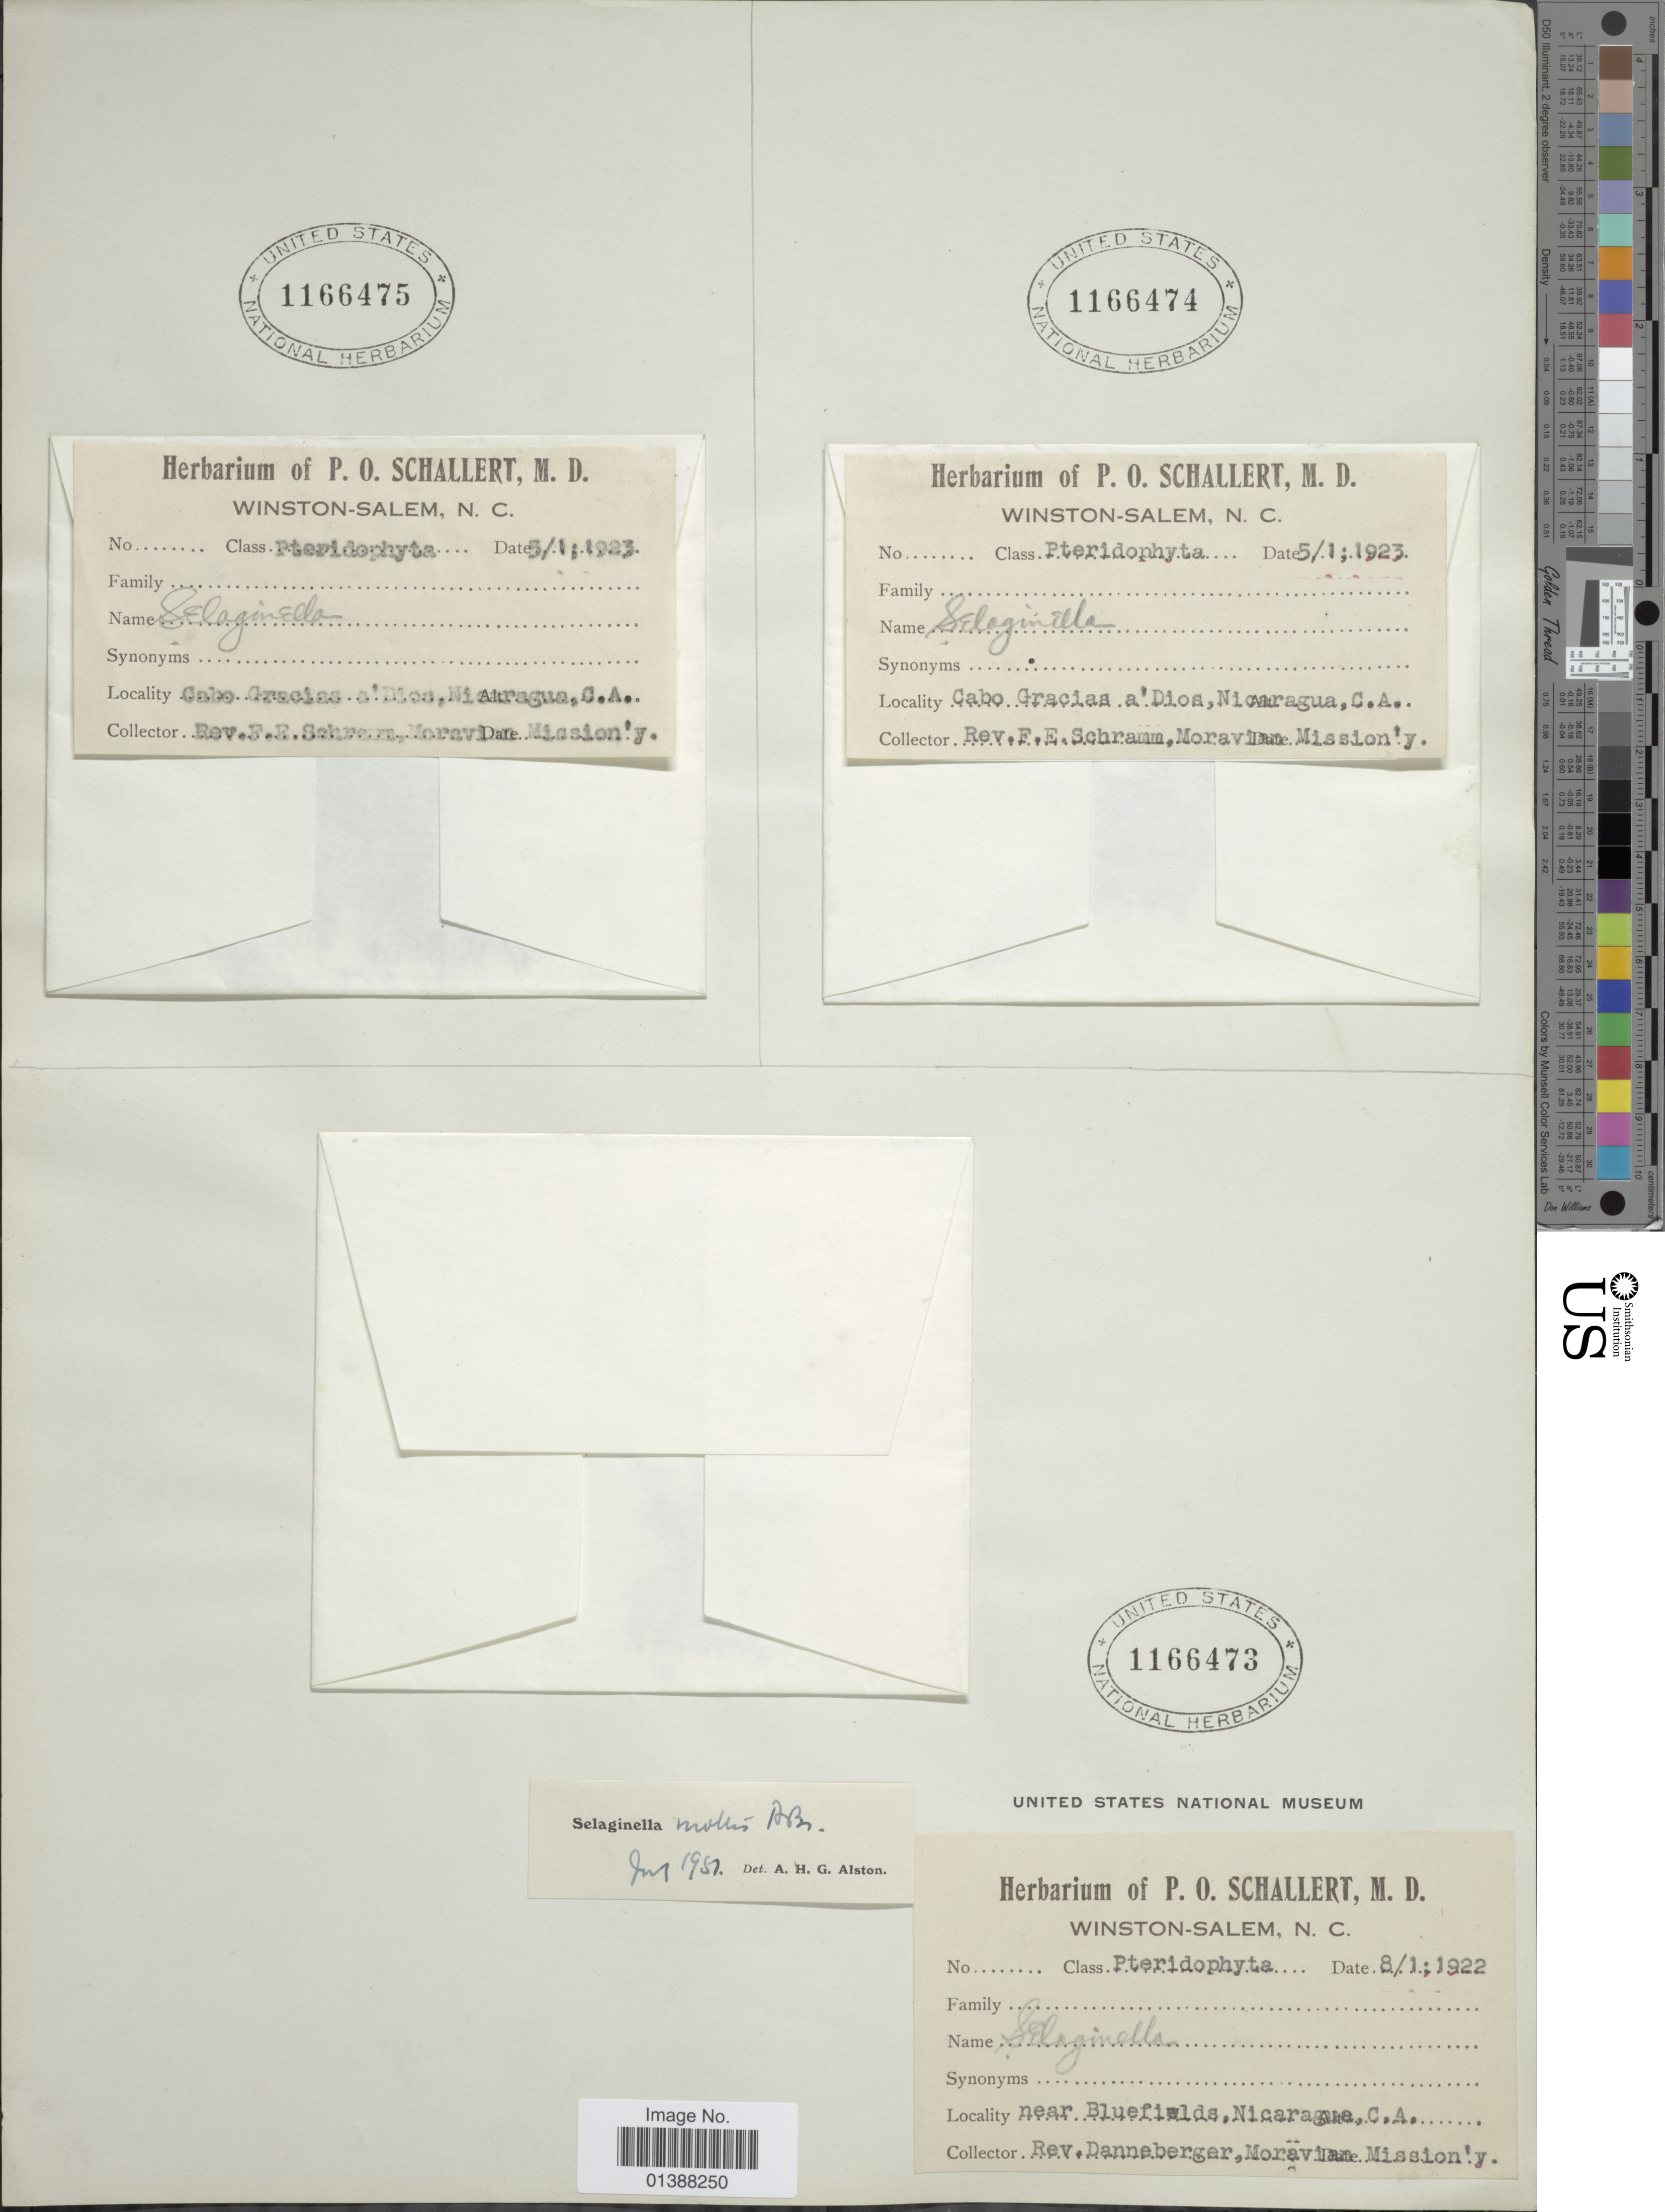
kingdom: Plantae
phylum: Tracheophyta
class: Lycopodiopsida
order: Selaginellales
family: Selaginellaceae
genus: Selaginella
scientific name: Selaginella mollis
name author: A. Braun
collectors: F. E. Schramm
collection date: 1923-01-05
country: Nicaragua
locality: Cabo Gracias a'Dios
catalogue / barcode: US 1166474-2